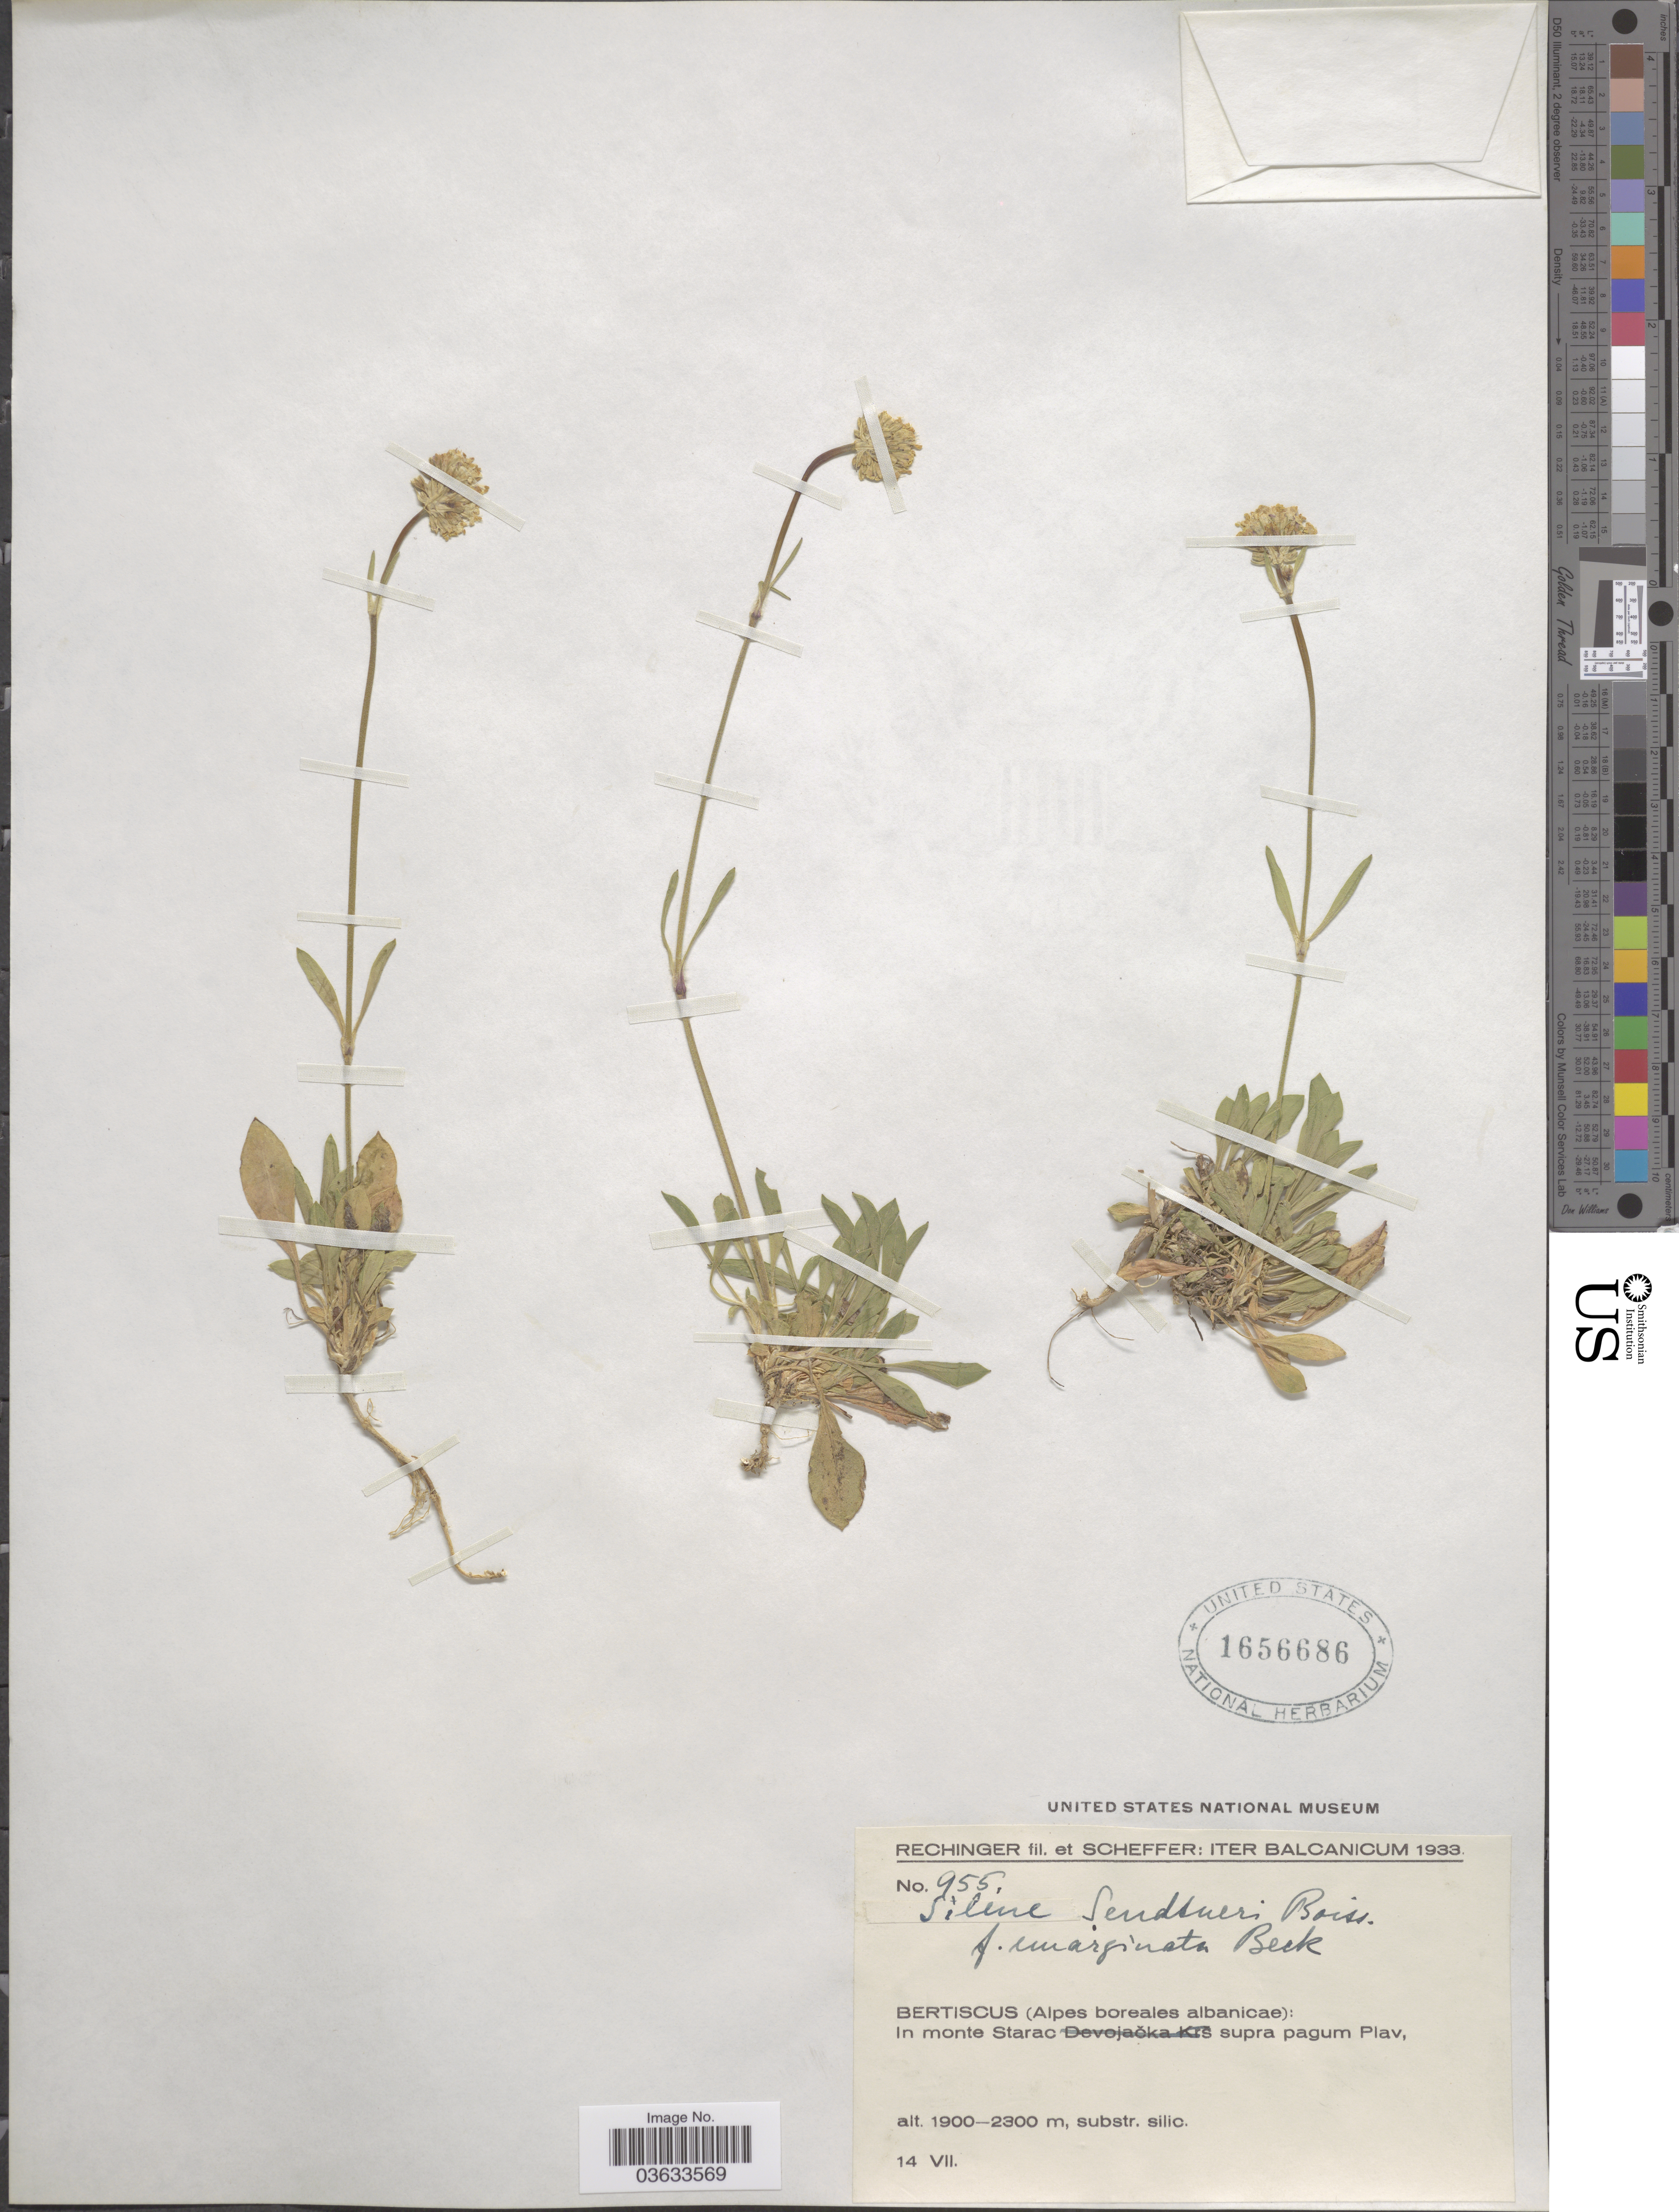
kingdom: Plantae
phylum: Tracheophyta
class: Magnoliopsida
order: Caryophyllales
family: Caryophyllaceae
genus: Silene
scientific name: Silene sendtneri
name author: Boiss.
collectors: -- Rechinger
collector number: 955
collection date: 1933-07-14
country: Albania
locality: Iter Balcanicum. Bertiscus (Alpes boreales albanicæ): In monte Starac supra pagum Plav.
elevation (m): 1900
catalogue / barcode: US 1656686